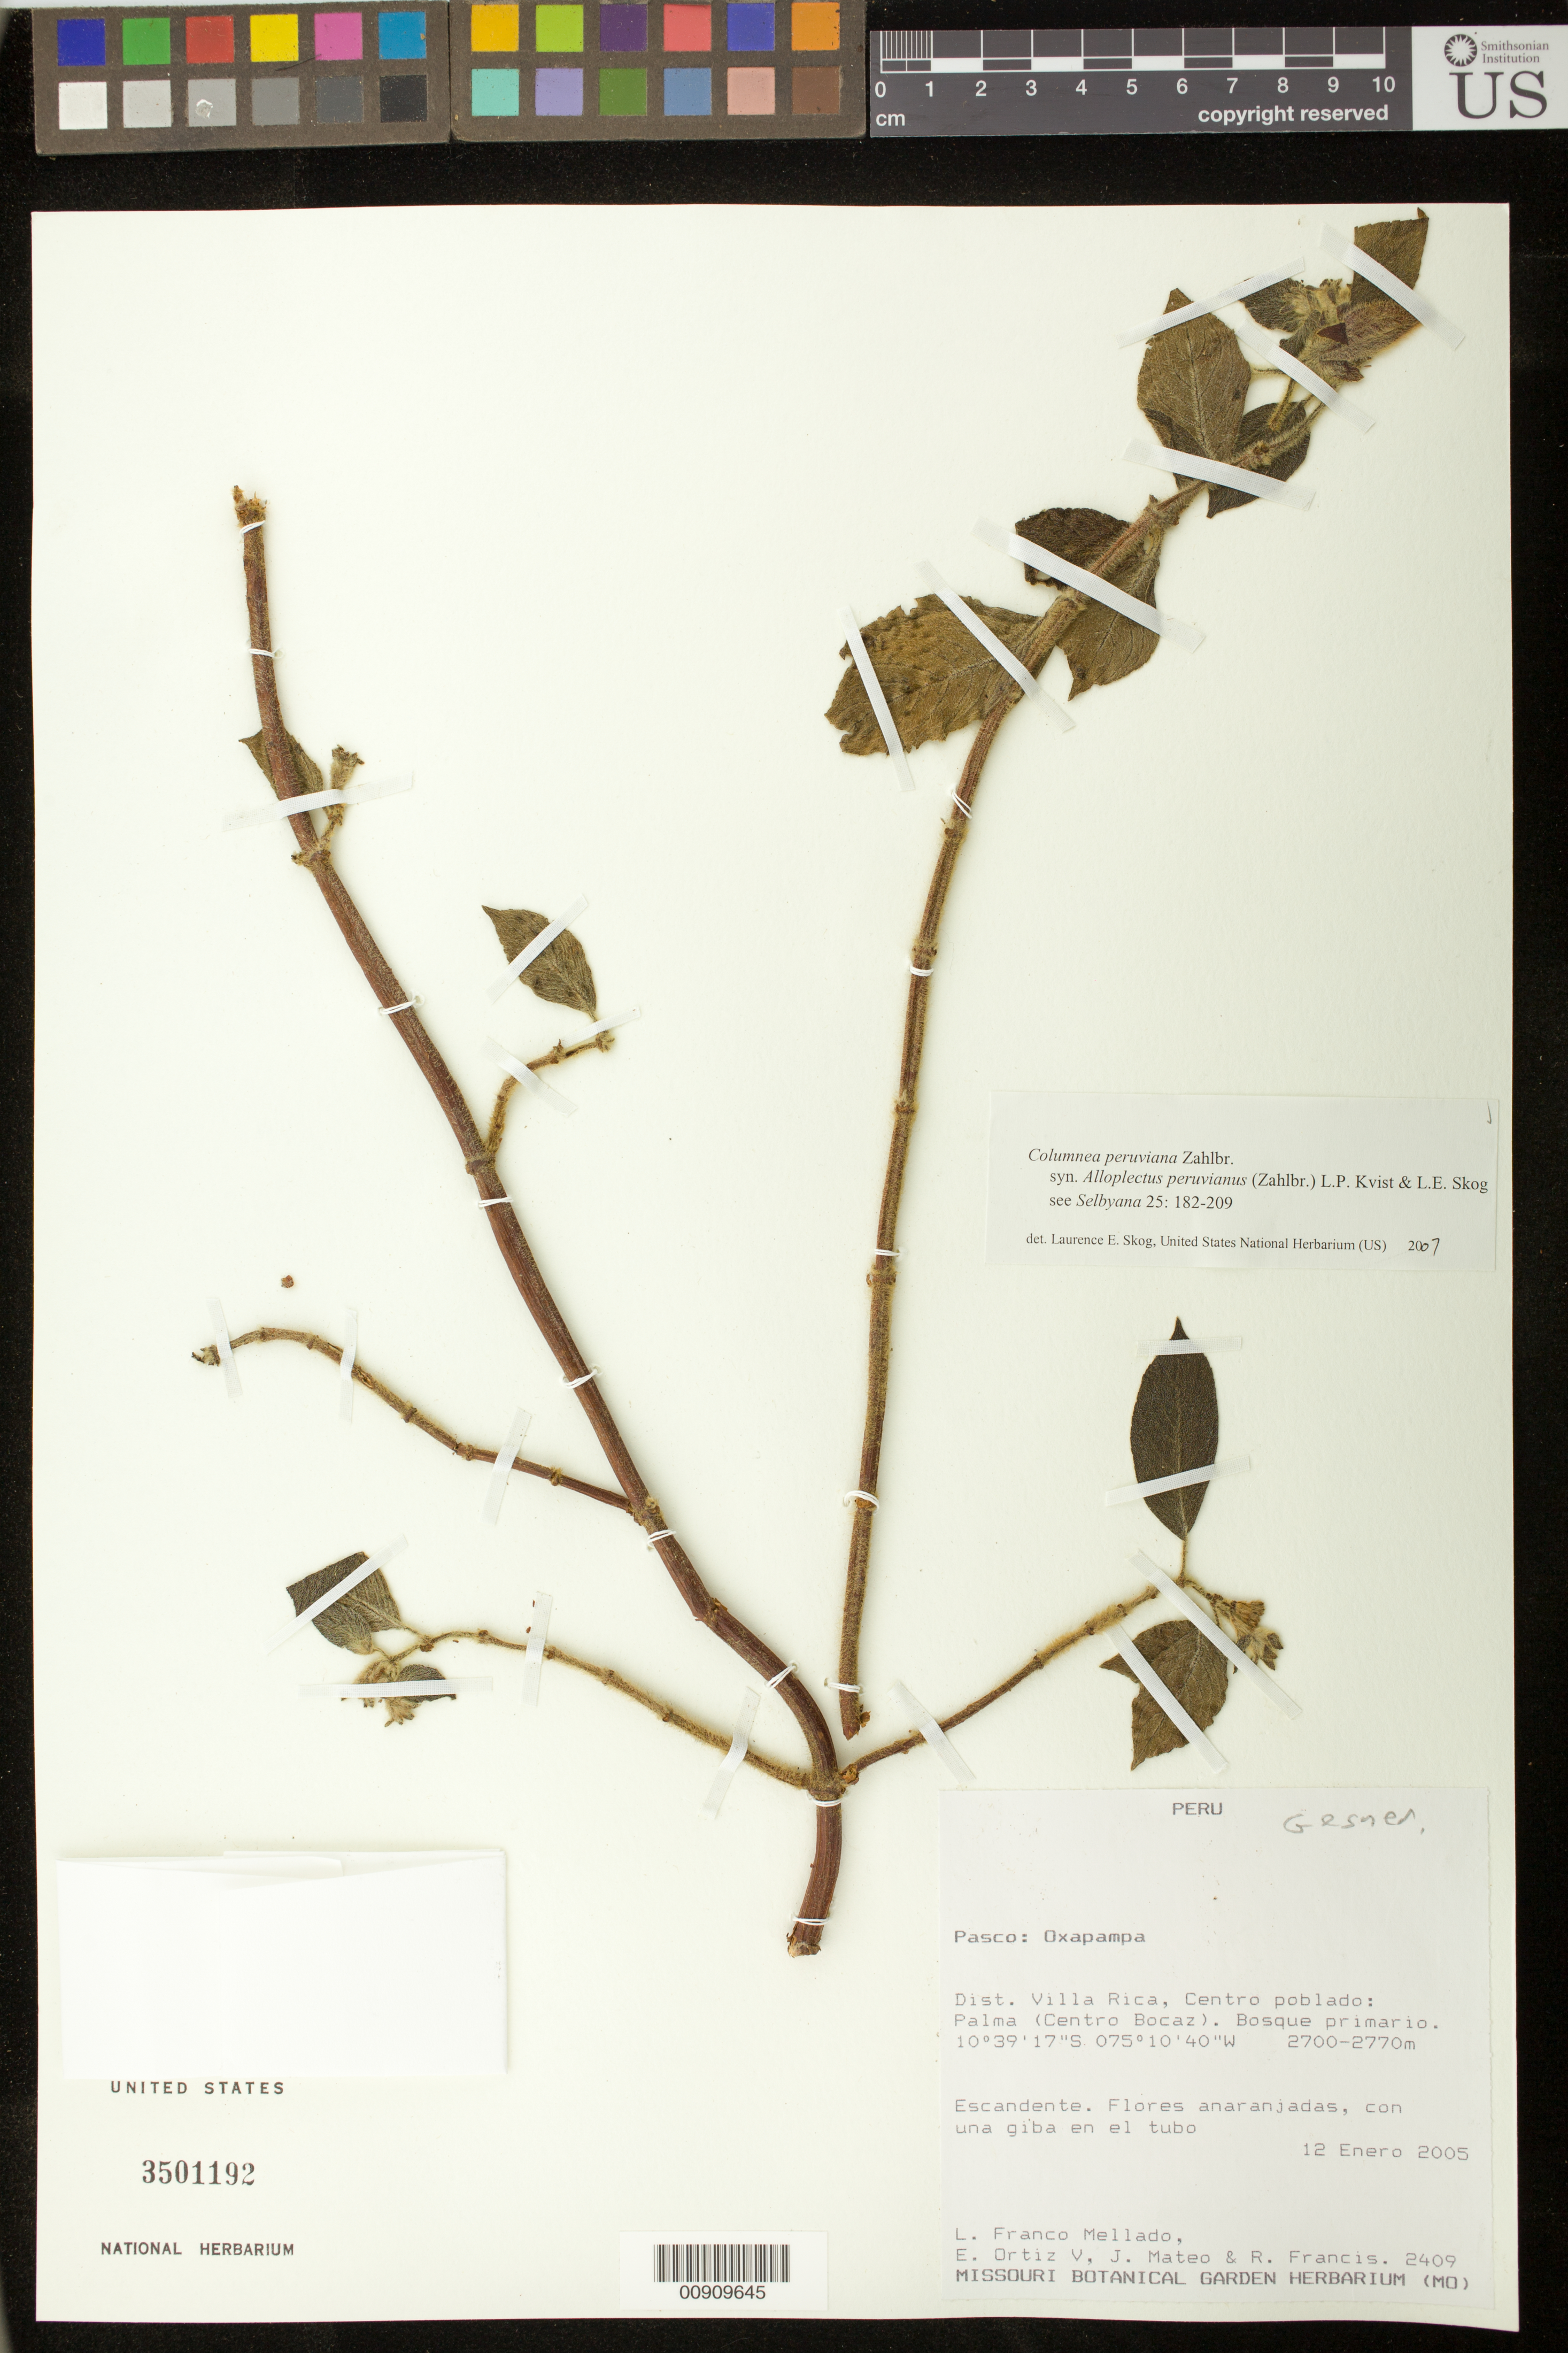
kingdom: Plantae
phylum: Tracheophyta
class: Magnoliopsida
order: Lamiales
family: Gesneriaceae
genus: Columnea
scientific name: Columnea peruviana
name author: Zahlbr.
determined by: Skog, Laurence E.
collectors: L. Franco Mellado, E. Ortiz V., J. Mateo & R. Francis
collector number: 2409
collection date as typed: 12 Jan 2005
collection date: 2005-01-12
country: Peru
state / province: Pasco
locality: Pasco: Oxapampa. Dist. Villa Rica, Centro poblado: Palma (Centro Bocaz)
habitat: Bosque primario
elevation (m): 2700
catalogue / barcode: US 3501192